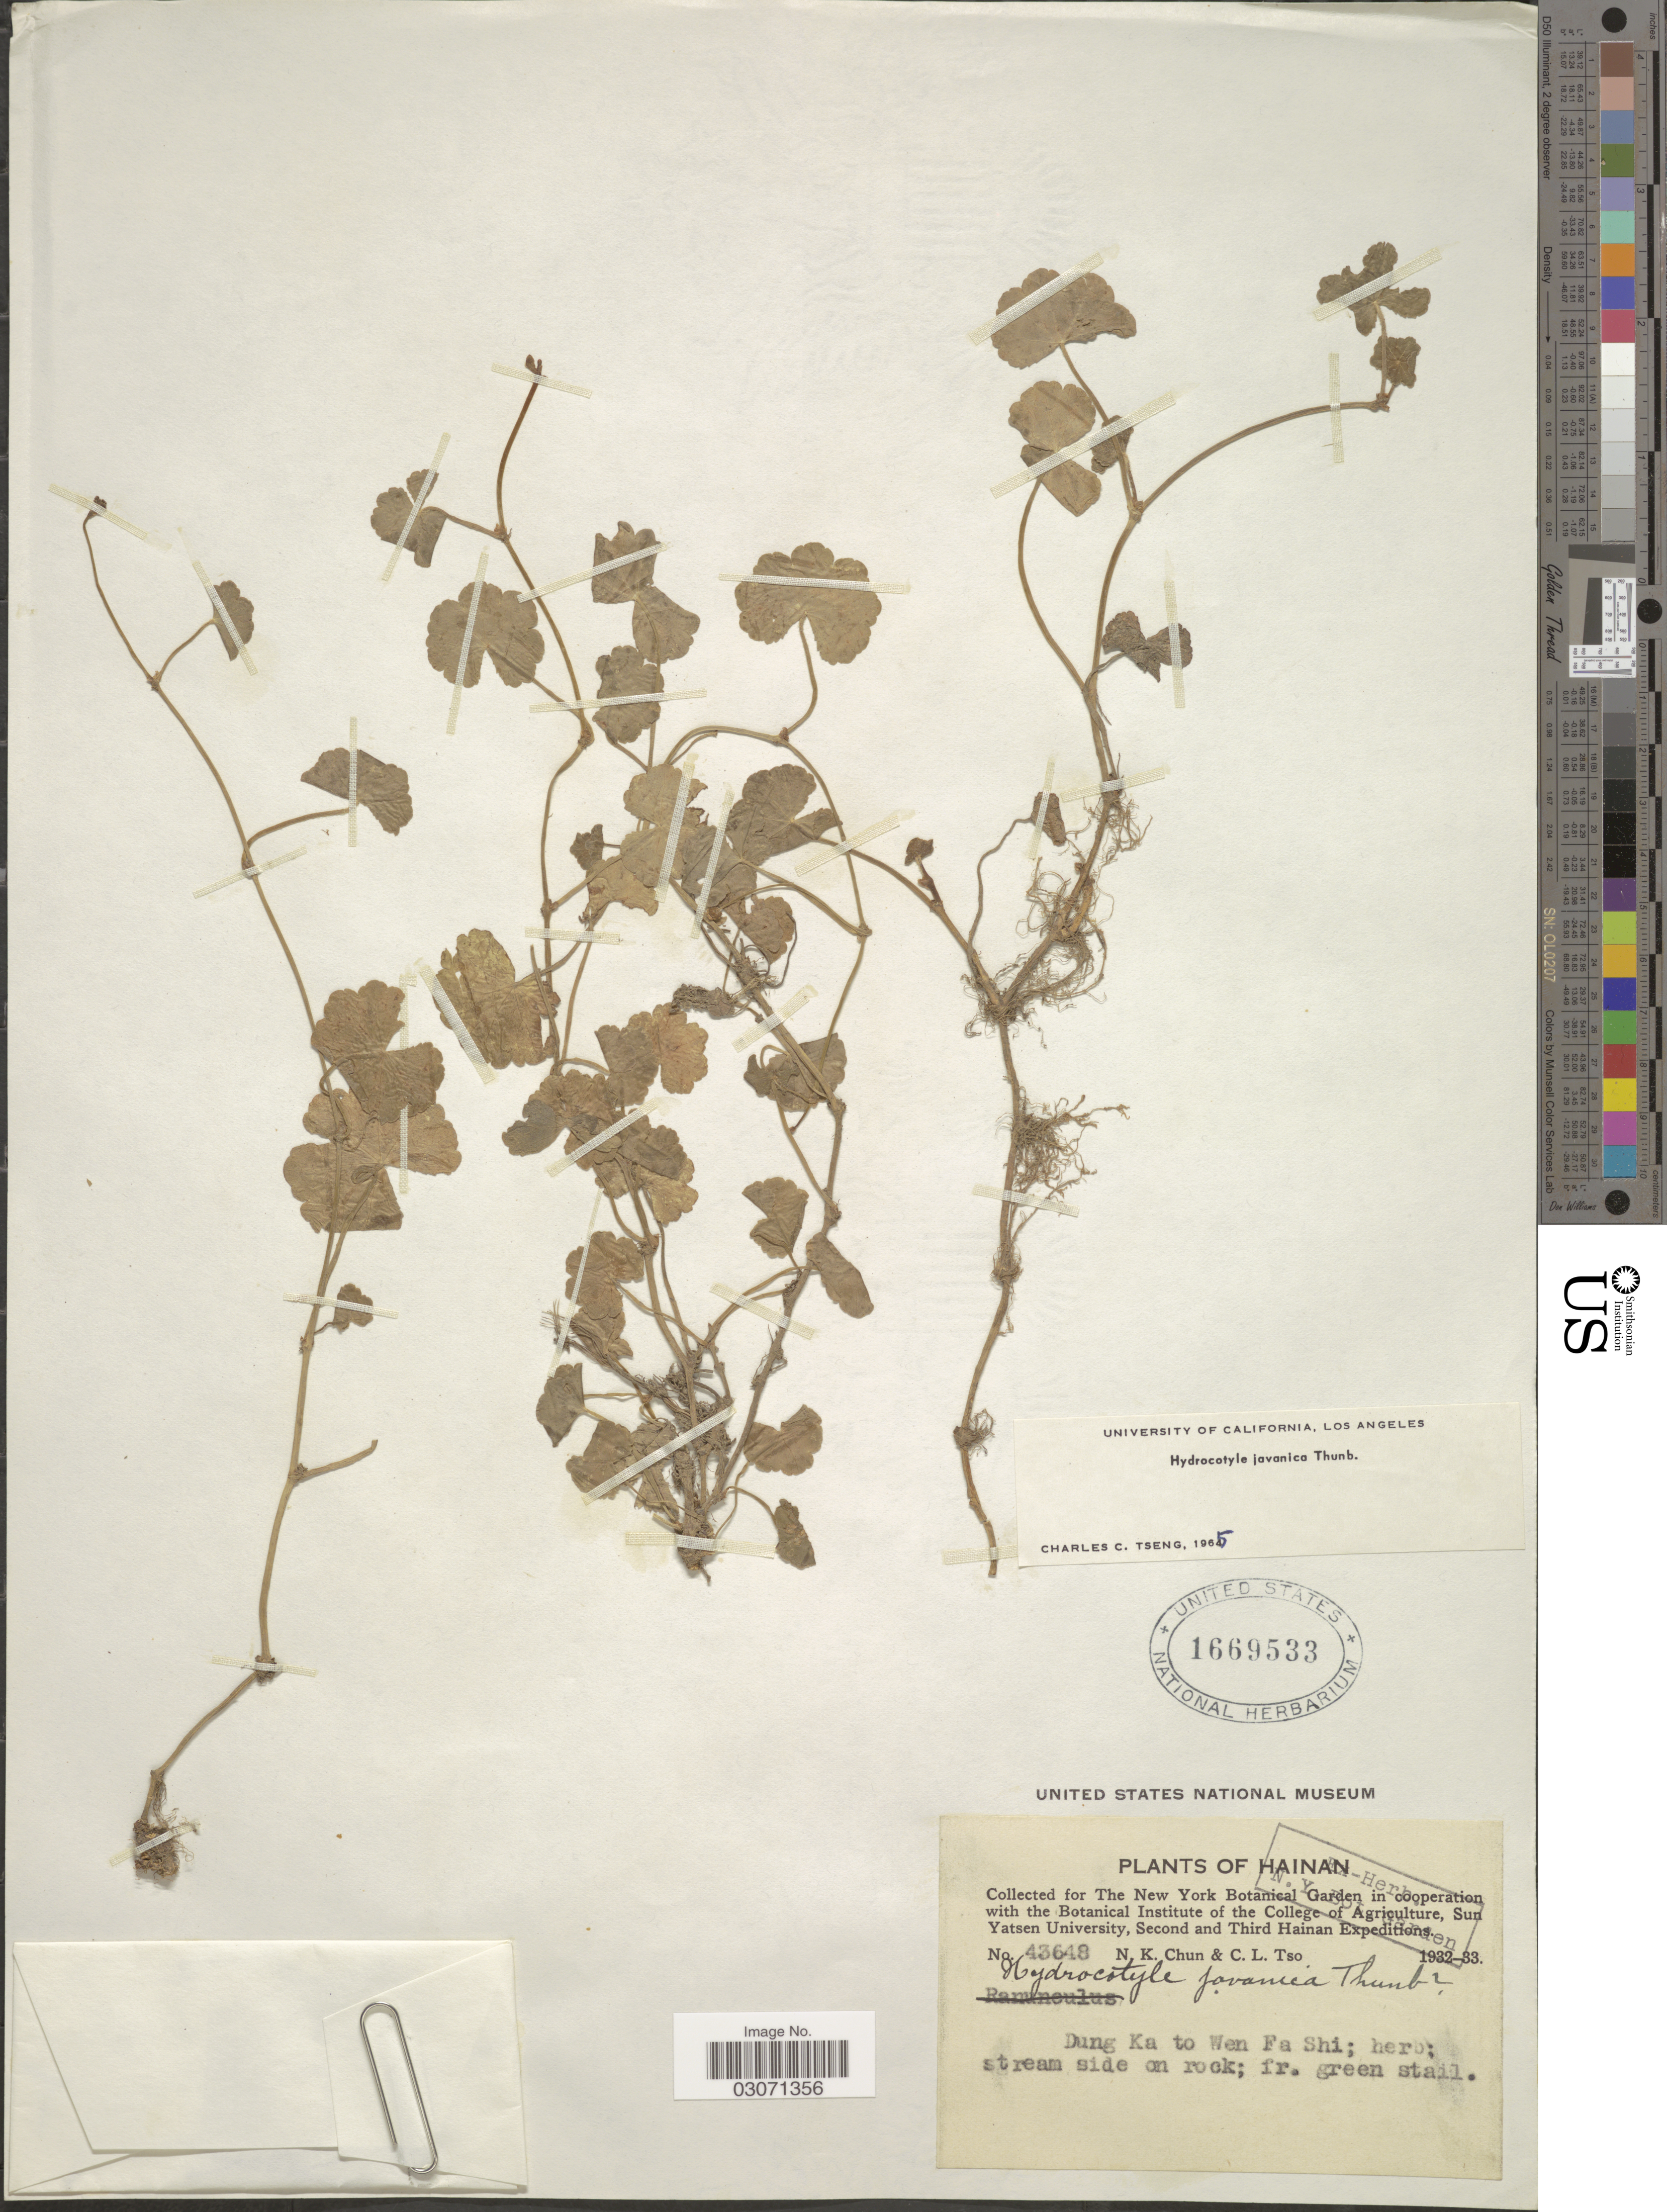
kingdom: Plantae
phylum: Tracheophyta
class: Magnoliopsida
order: Apiales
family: Araliaceae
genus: Hydrocotyle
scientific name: Hydrocotyle javanica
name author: Thunb.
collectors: N. K. Chun & C. Tso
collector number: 43648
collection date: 1932/1933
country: China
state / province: Hainan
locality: Dung Ka to Wen Fa Shi.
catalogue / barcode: US 1669533